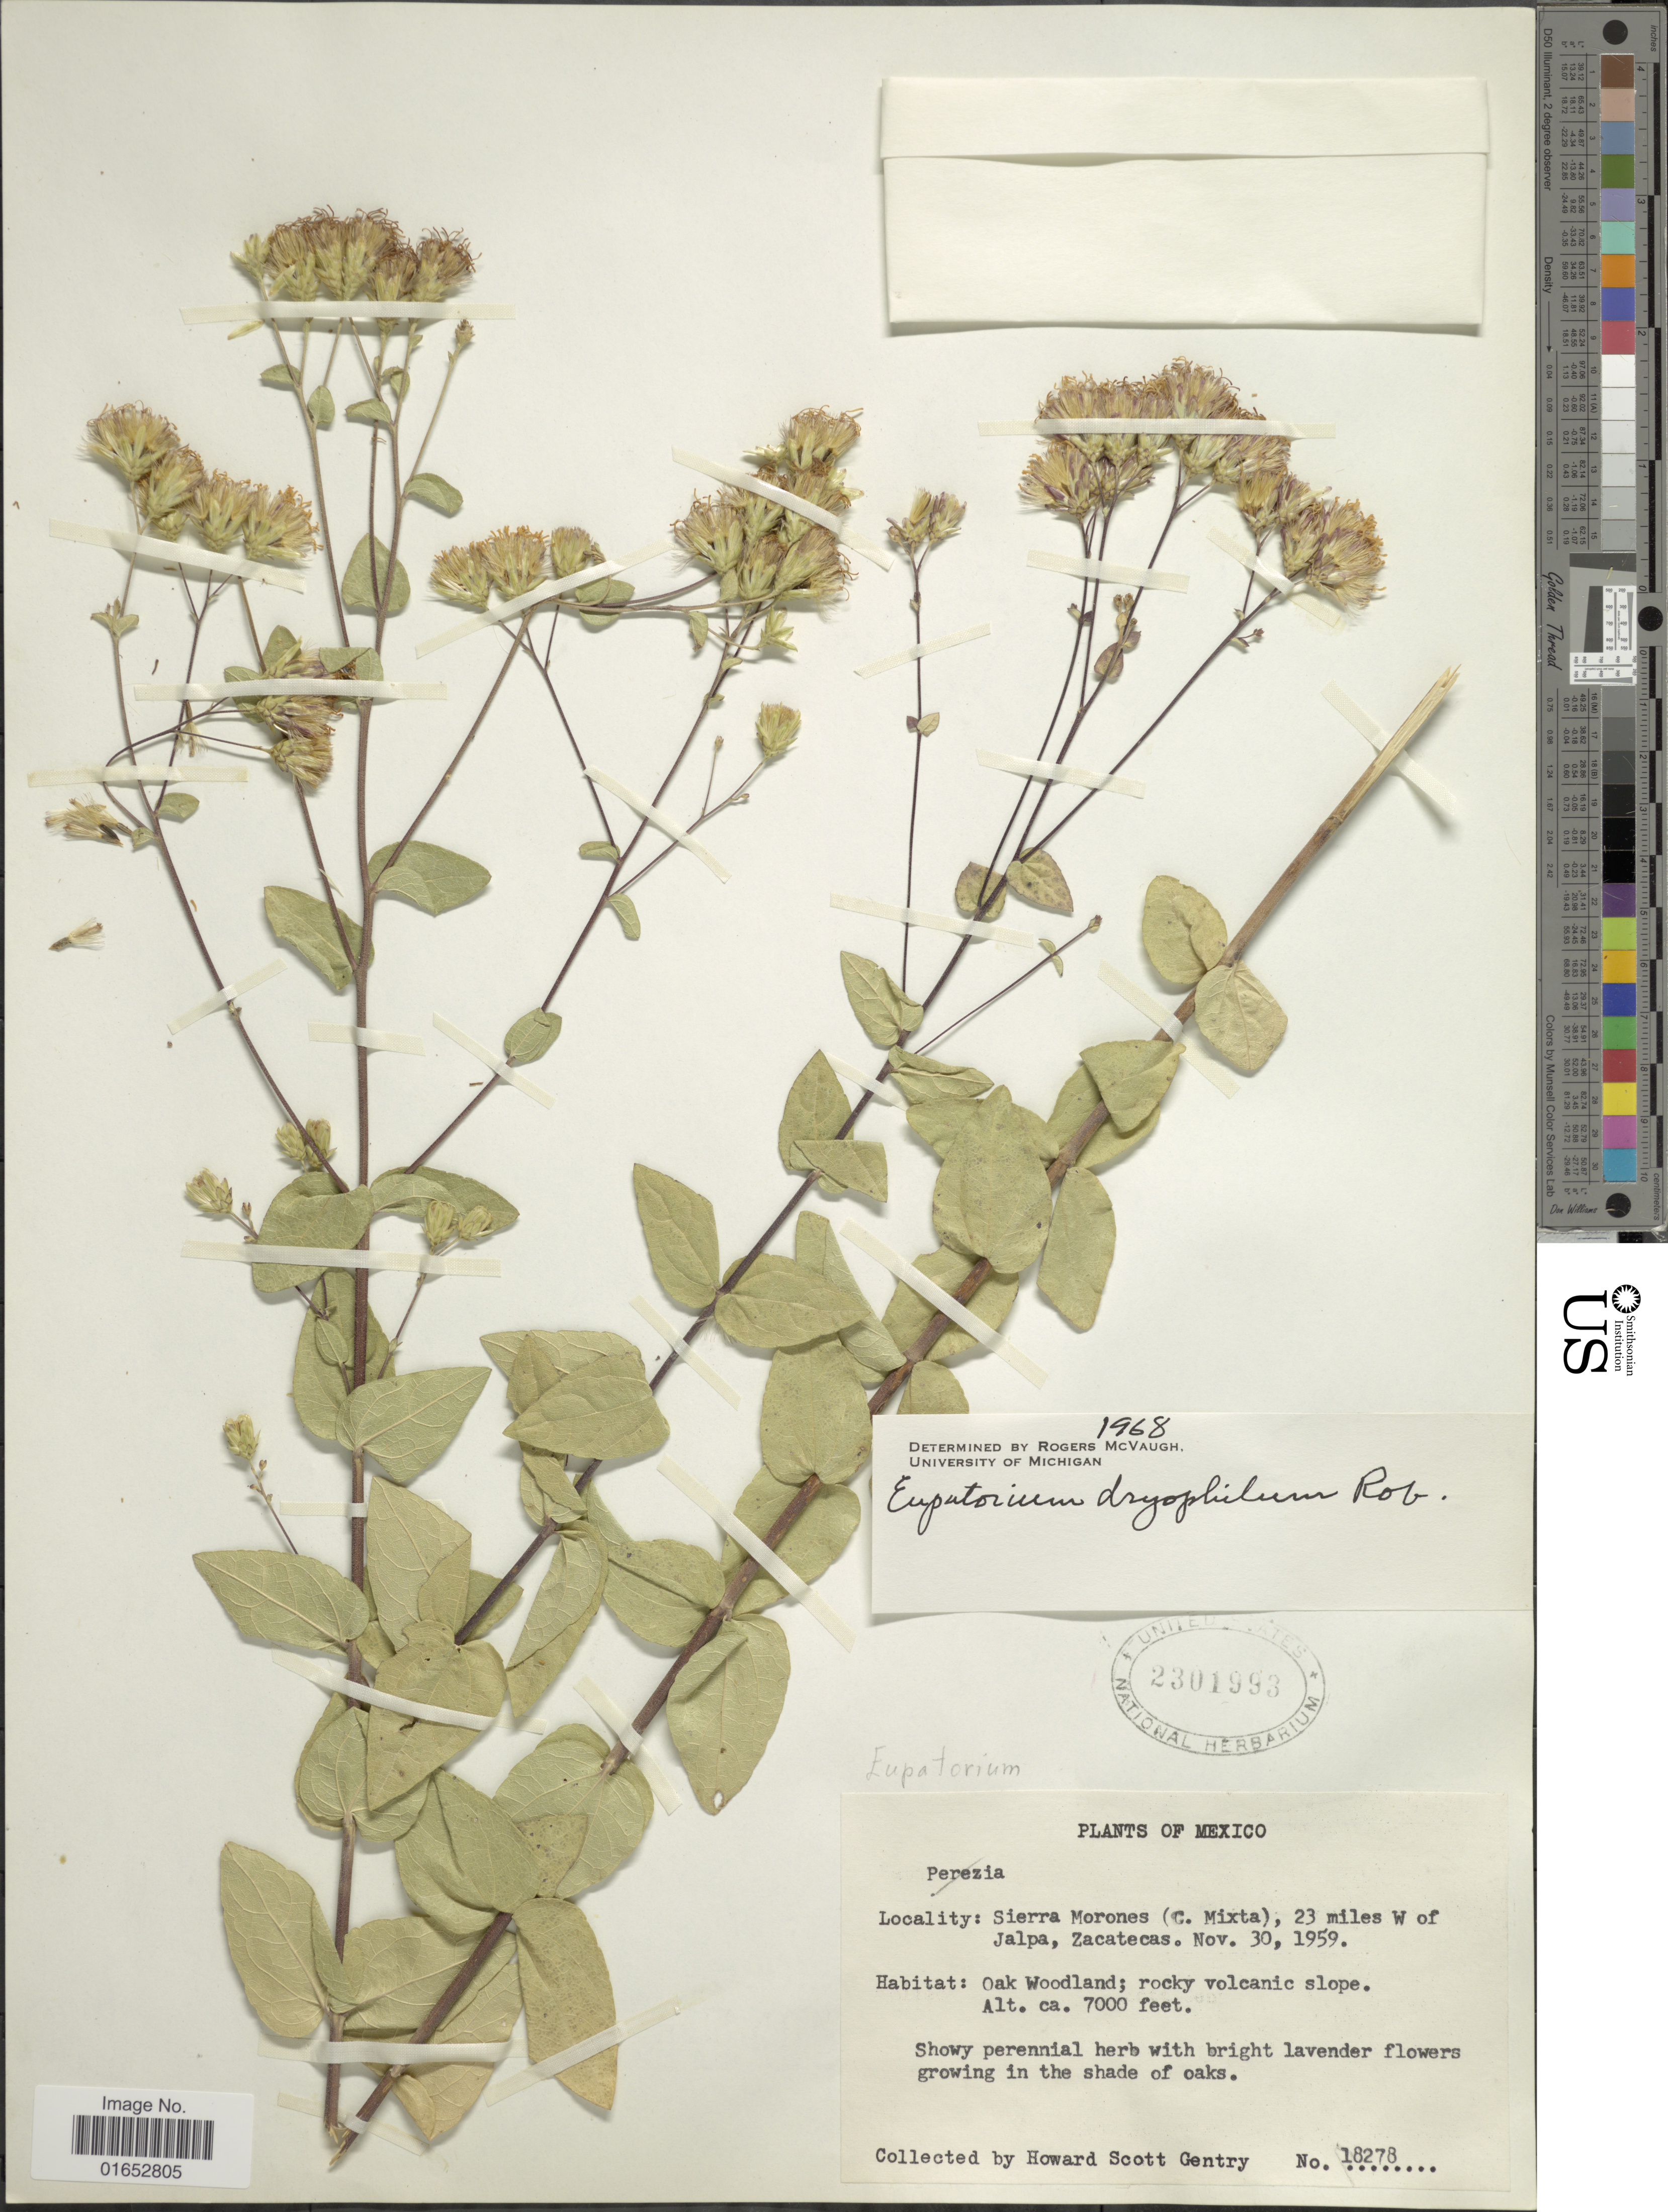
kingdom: Plantae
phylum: Tracheophyta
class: Magnoliopsida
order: Asterales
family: Asteraceae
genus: Dyscritogyne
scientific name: Dyscritogyne dryophila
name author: (B.L. Rob.) R.M. King & H. Rob.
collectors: H. S. Gentry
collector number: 18278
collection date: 1959-11-30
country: Mexico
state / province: Zacatecas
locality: Sierra Morones (C. Mixta), 23 miles W of Jalpa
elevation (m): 2134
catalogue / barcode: US 2301993